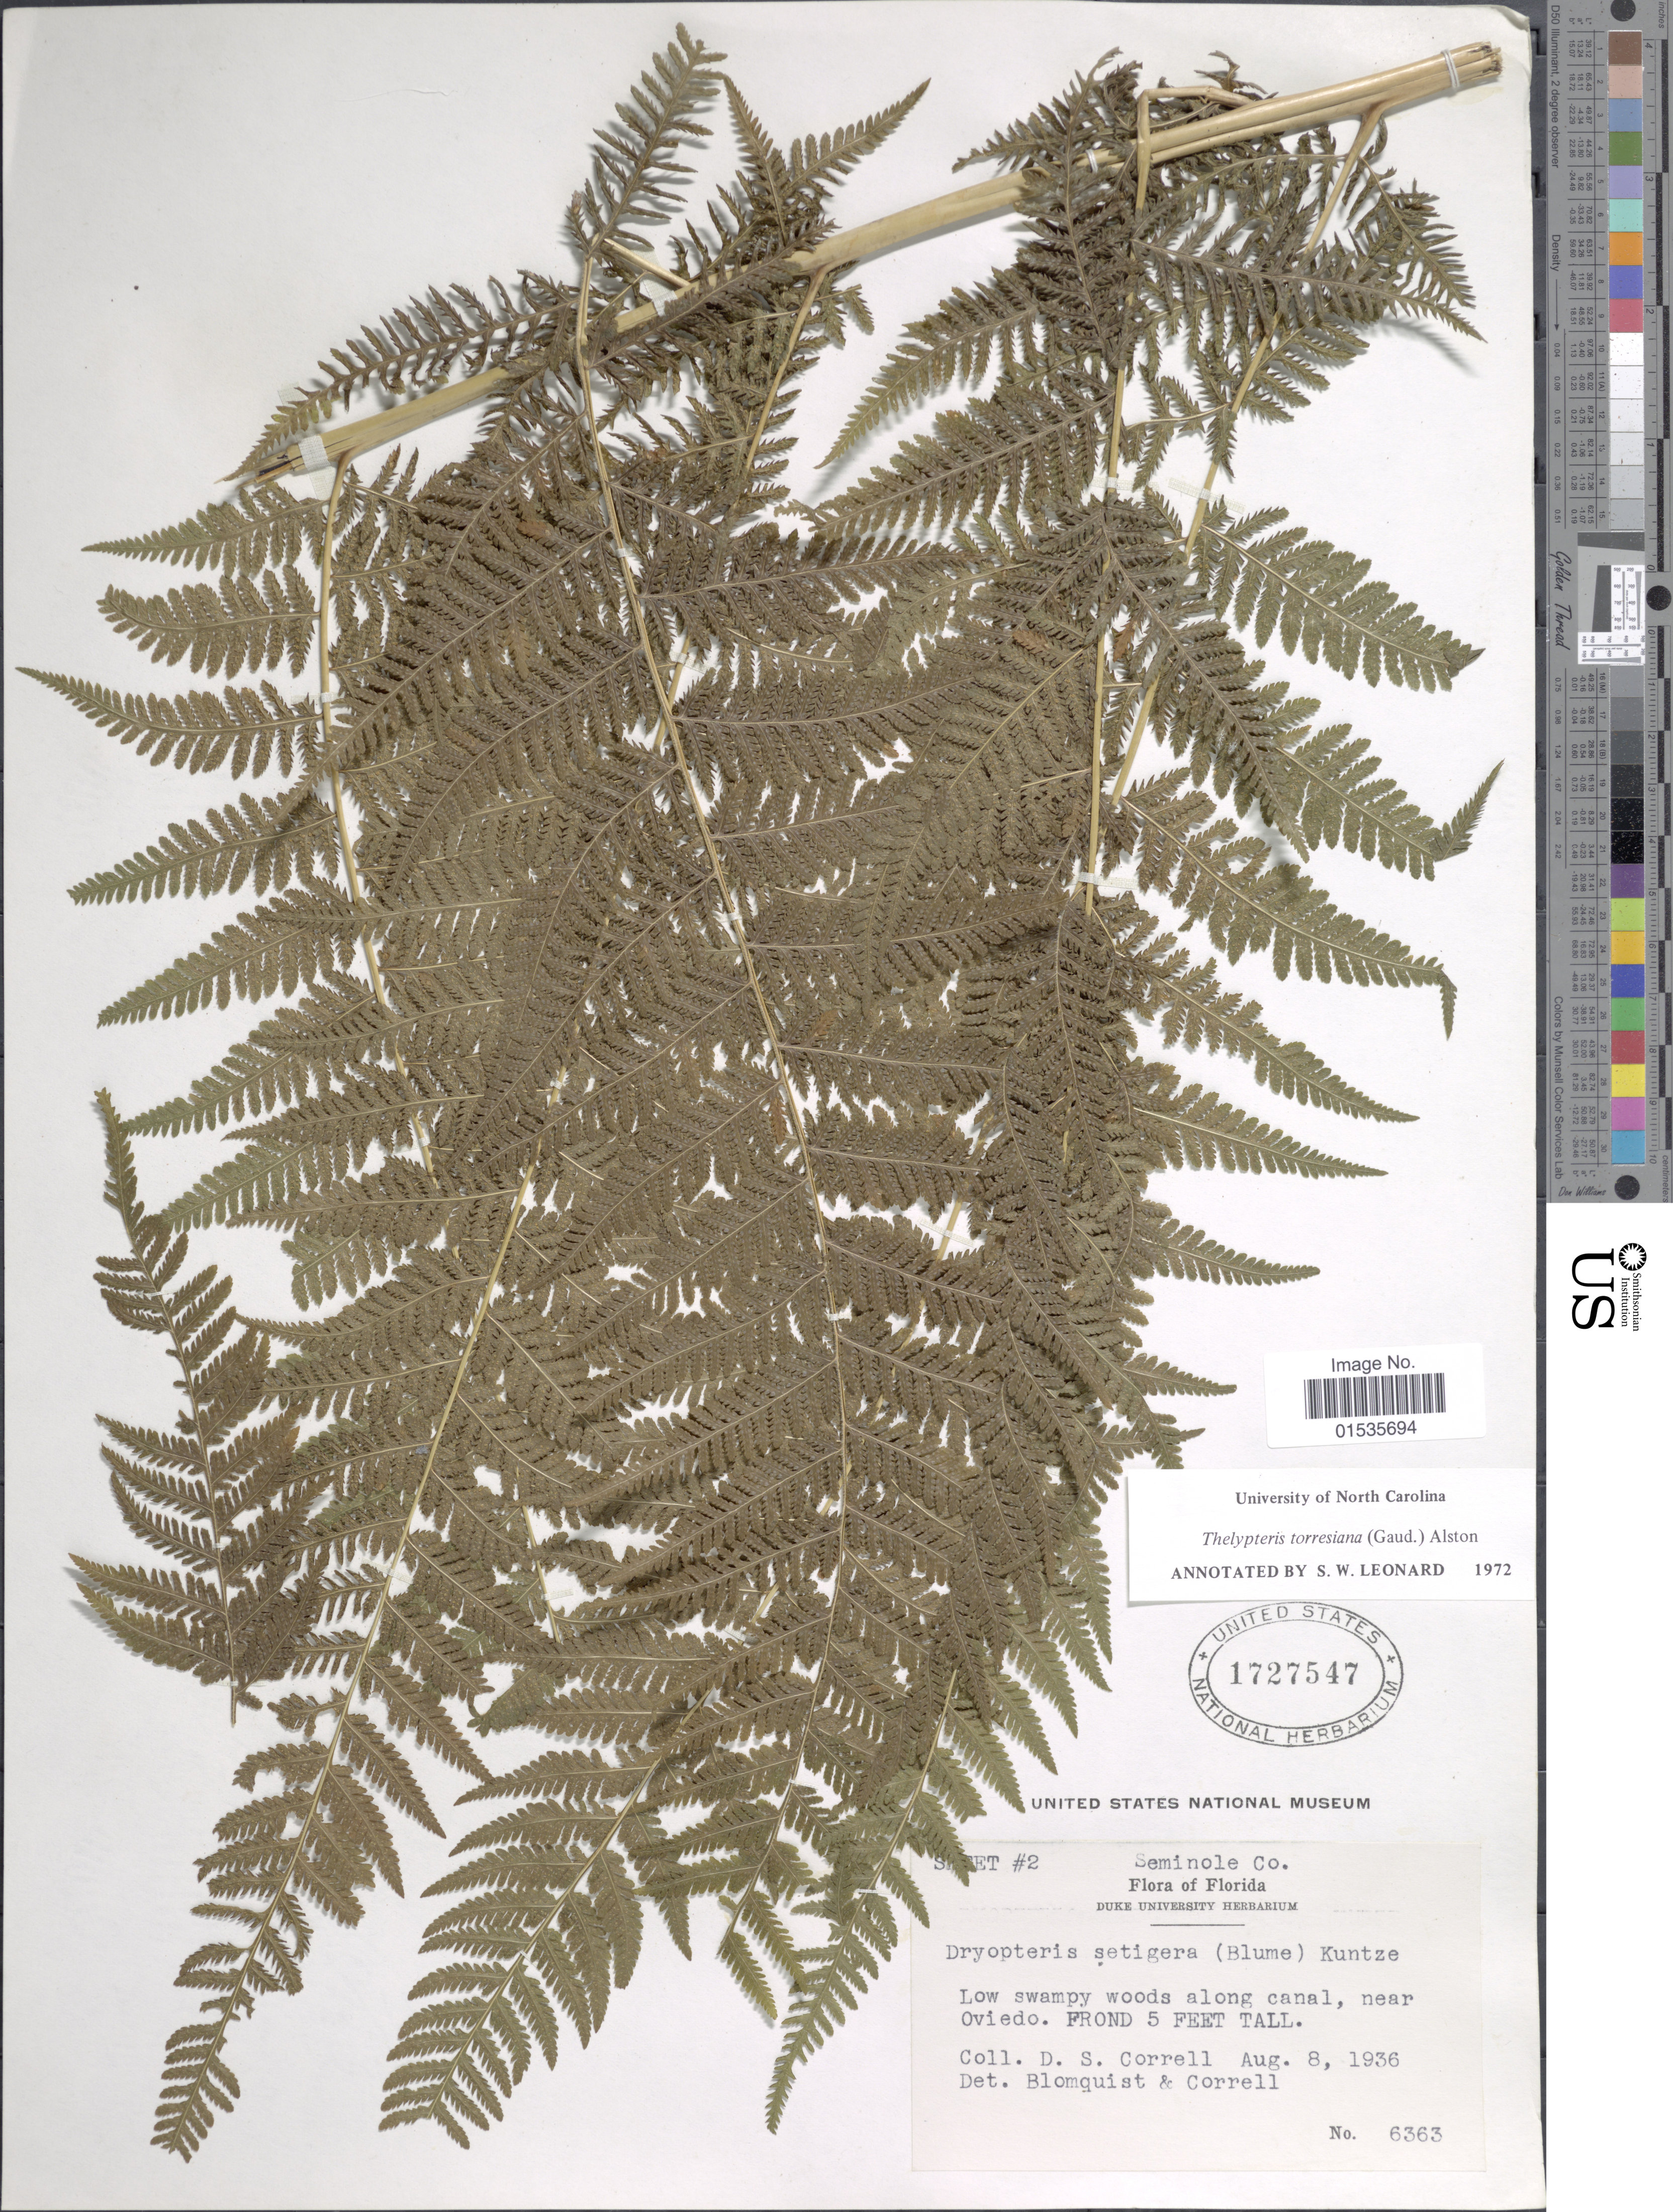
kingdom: Plantae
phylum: Tracheophyta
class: Polypodiopsida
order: Polypodiales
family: Thelypteridaceae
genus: Macrothelypteris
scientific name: Macrothelypteris torresiana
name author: (Gaudich.) Ching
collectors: D. S. Correll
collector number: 6363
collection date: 1936-08-08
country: United States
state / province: Florida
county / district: Seminole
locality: along canal, near Oviedo.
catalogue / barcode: US 1727547